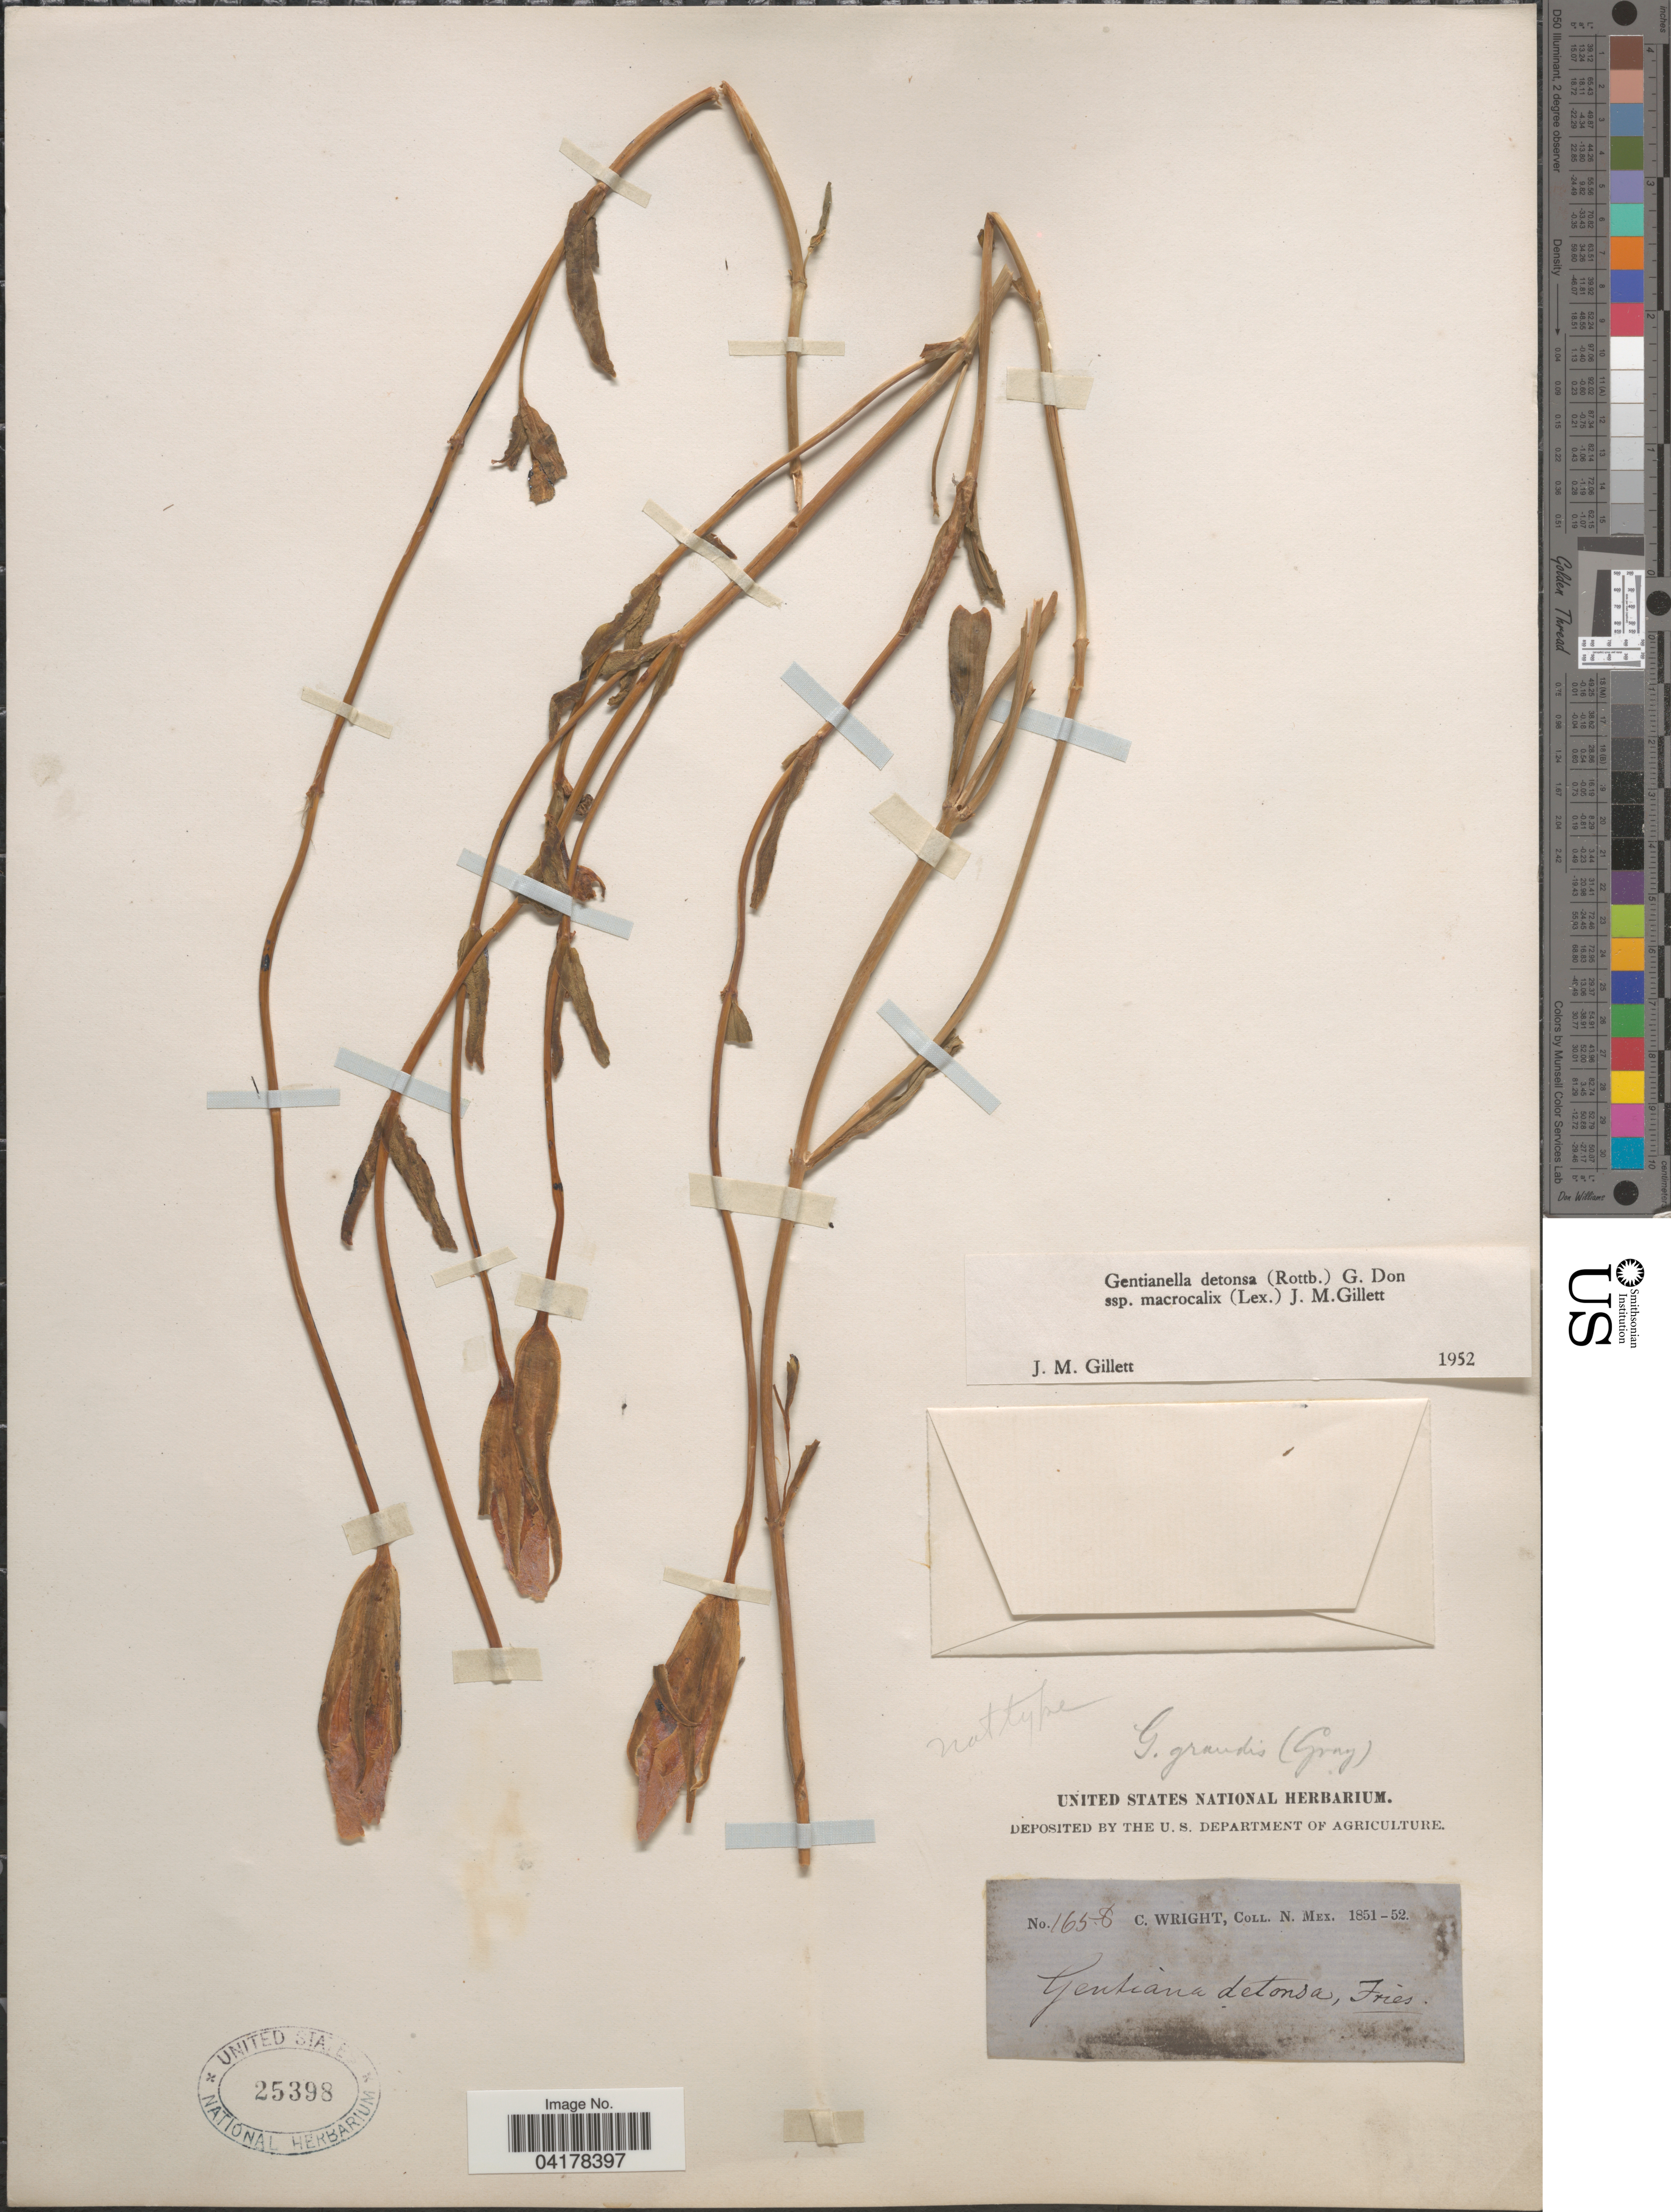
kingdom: Plantae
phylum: Tracheophyta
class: Magnoliopsida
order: Gentianales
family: Gentianaceae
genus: Gentianella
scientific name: Gentianella detonsa subsp. macrocalyx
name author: (Lex.) J.M. Gillett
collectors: C. Wright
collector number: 1658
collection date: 1851/1852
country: United States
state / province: New Mexico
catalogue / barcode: US 25398